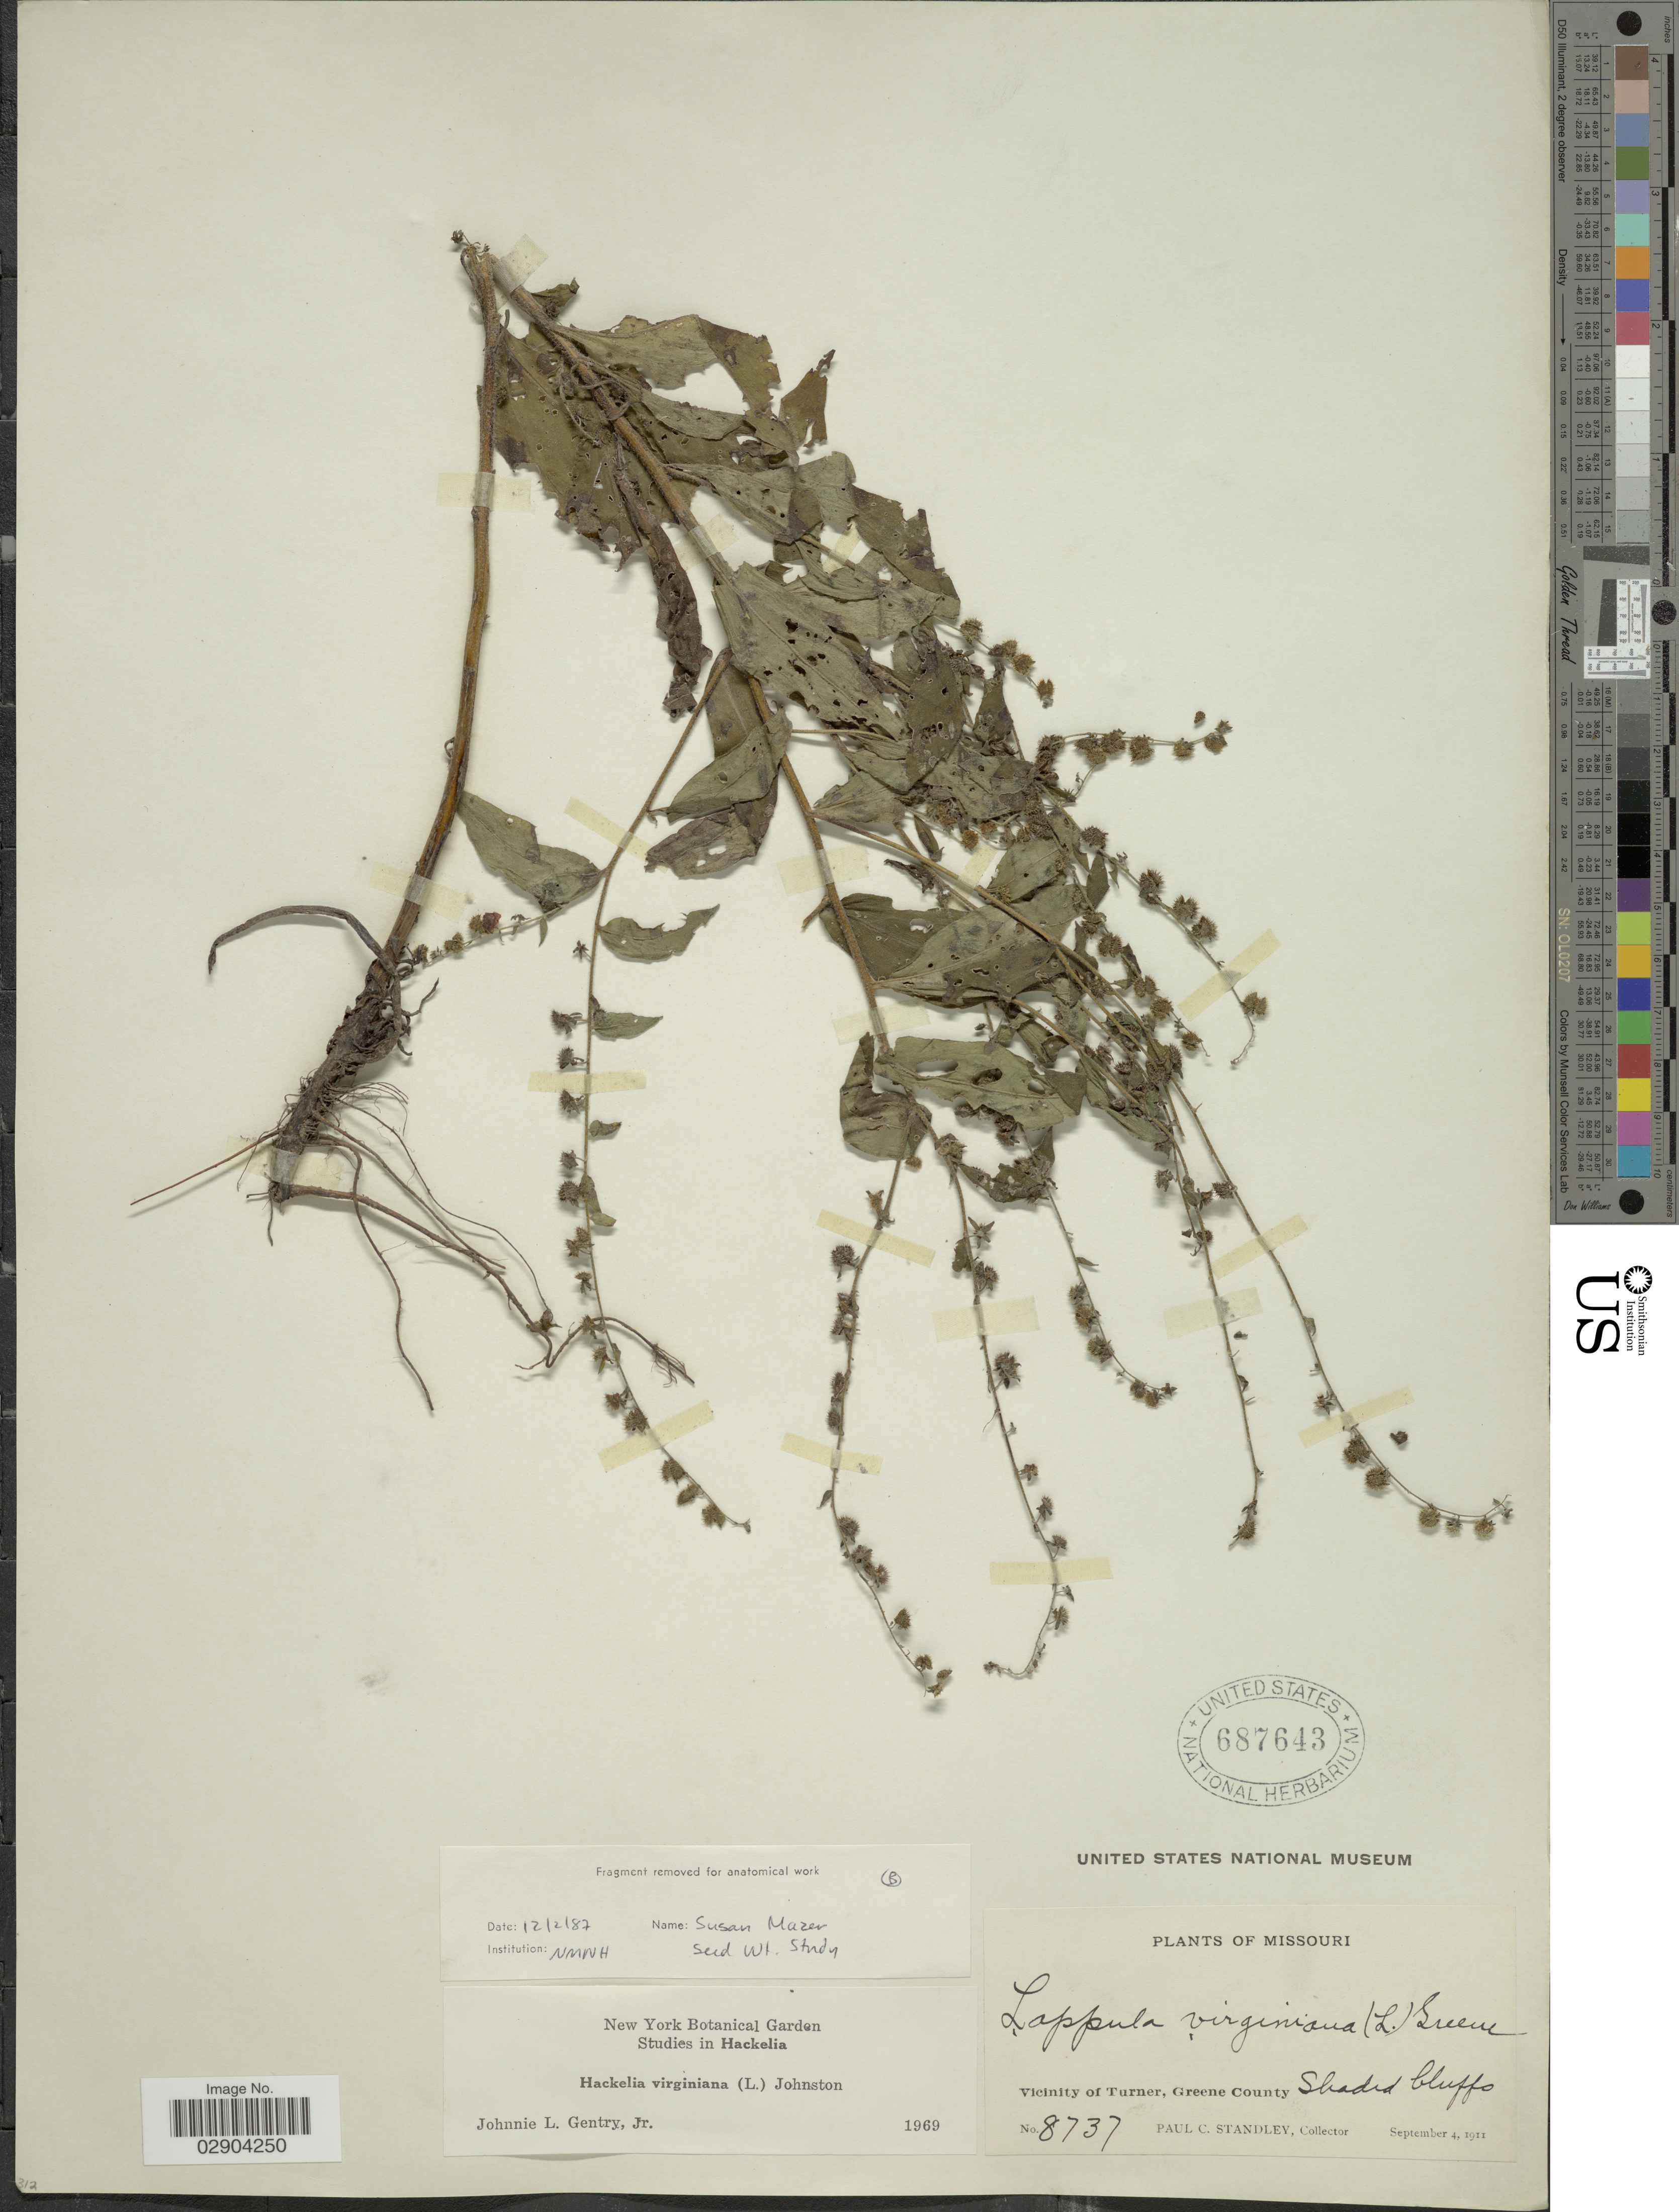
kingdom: Plantae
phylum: Tracheophyta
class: Magnoliopsida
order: Boraginales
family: Boraginaceae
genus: Hackelia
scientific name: Hackelia virginiana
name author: (L.) I.M. Johnst.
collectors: P. C. Standley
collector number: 8737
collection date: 1911-09-04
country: United States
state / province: Missouri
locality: Vicinity of Turner, Greene County.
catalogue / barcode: US 687643